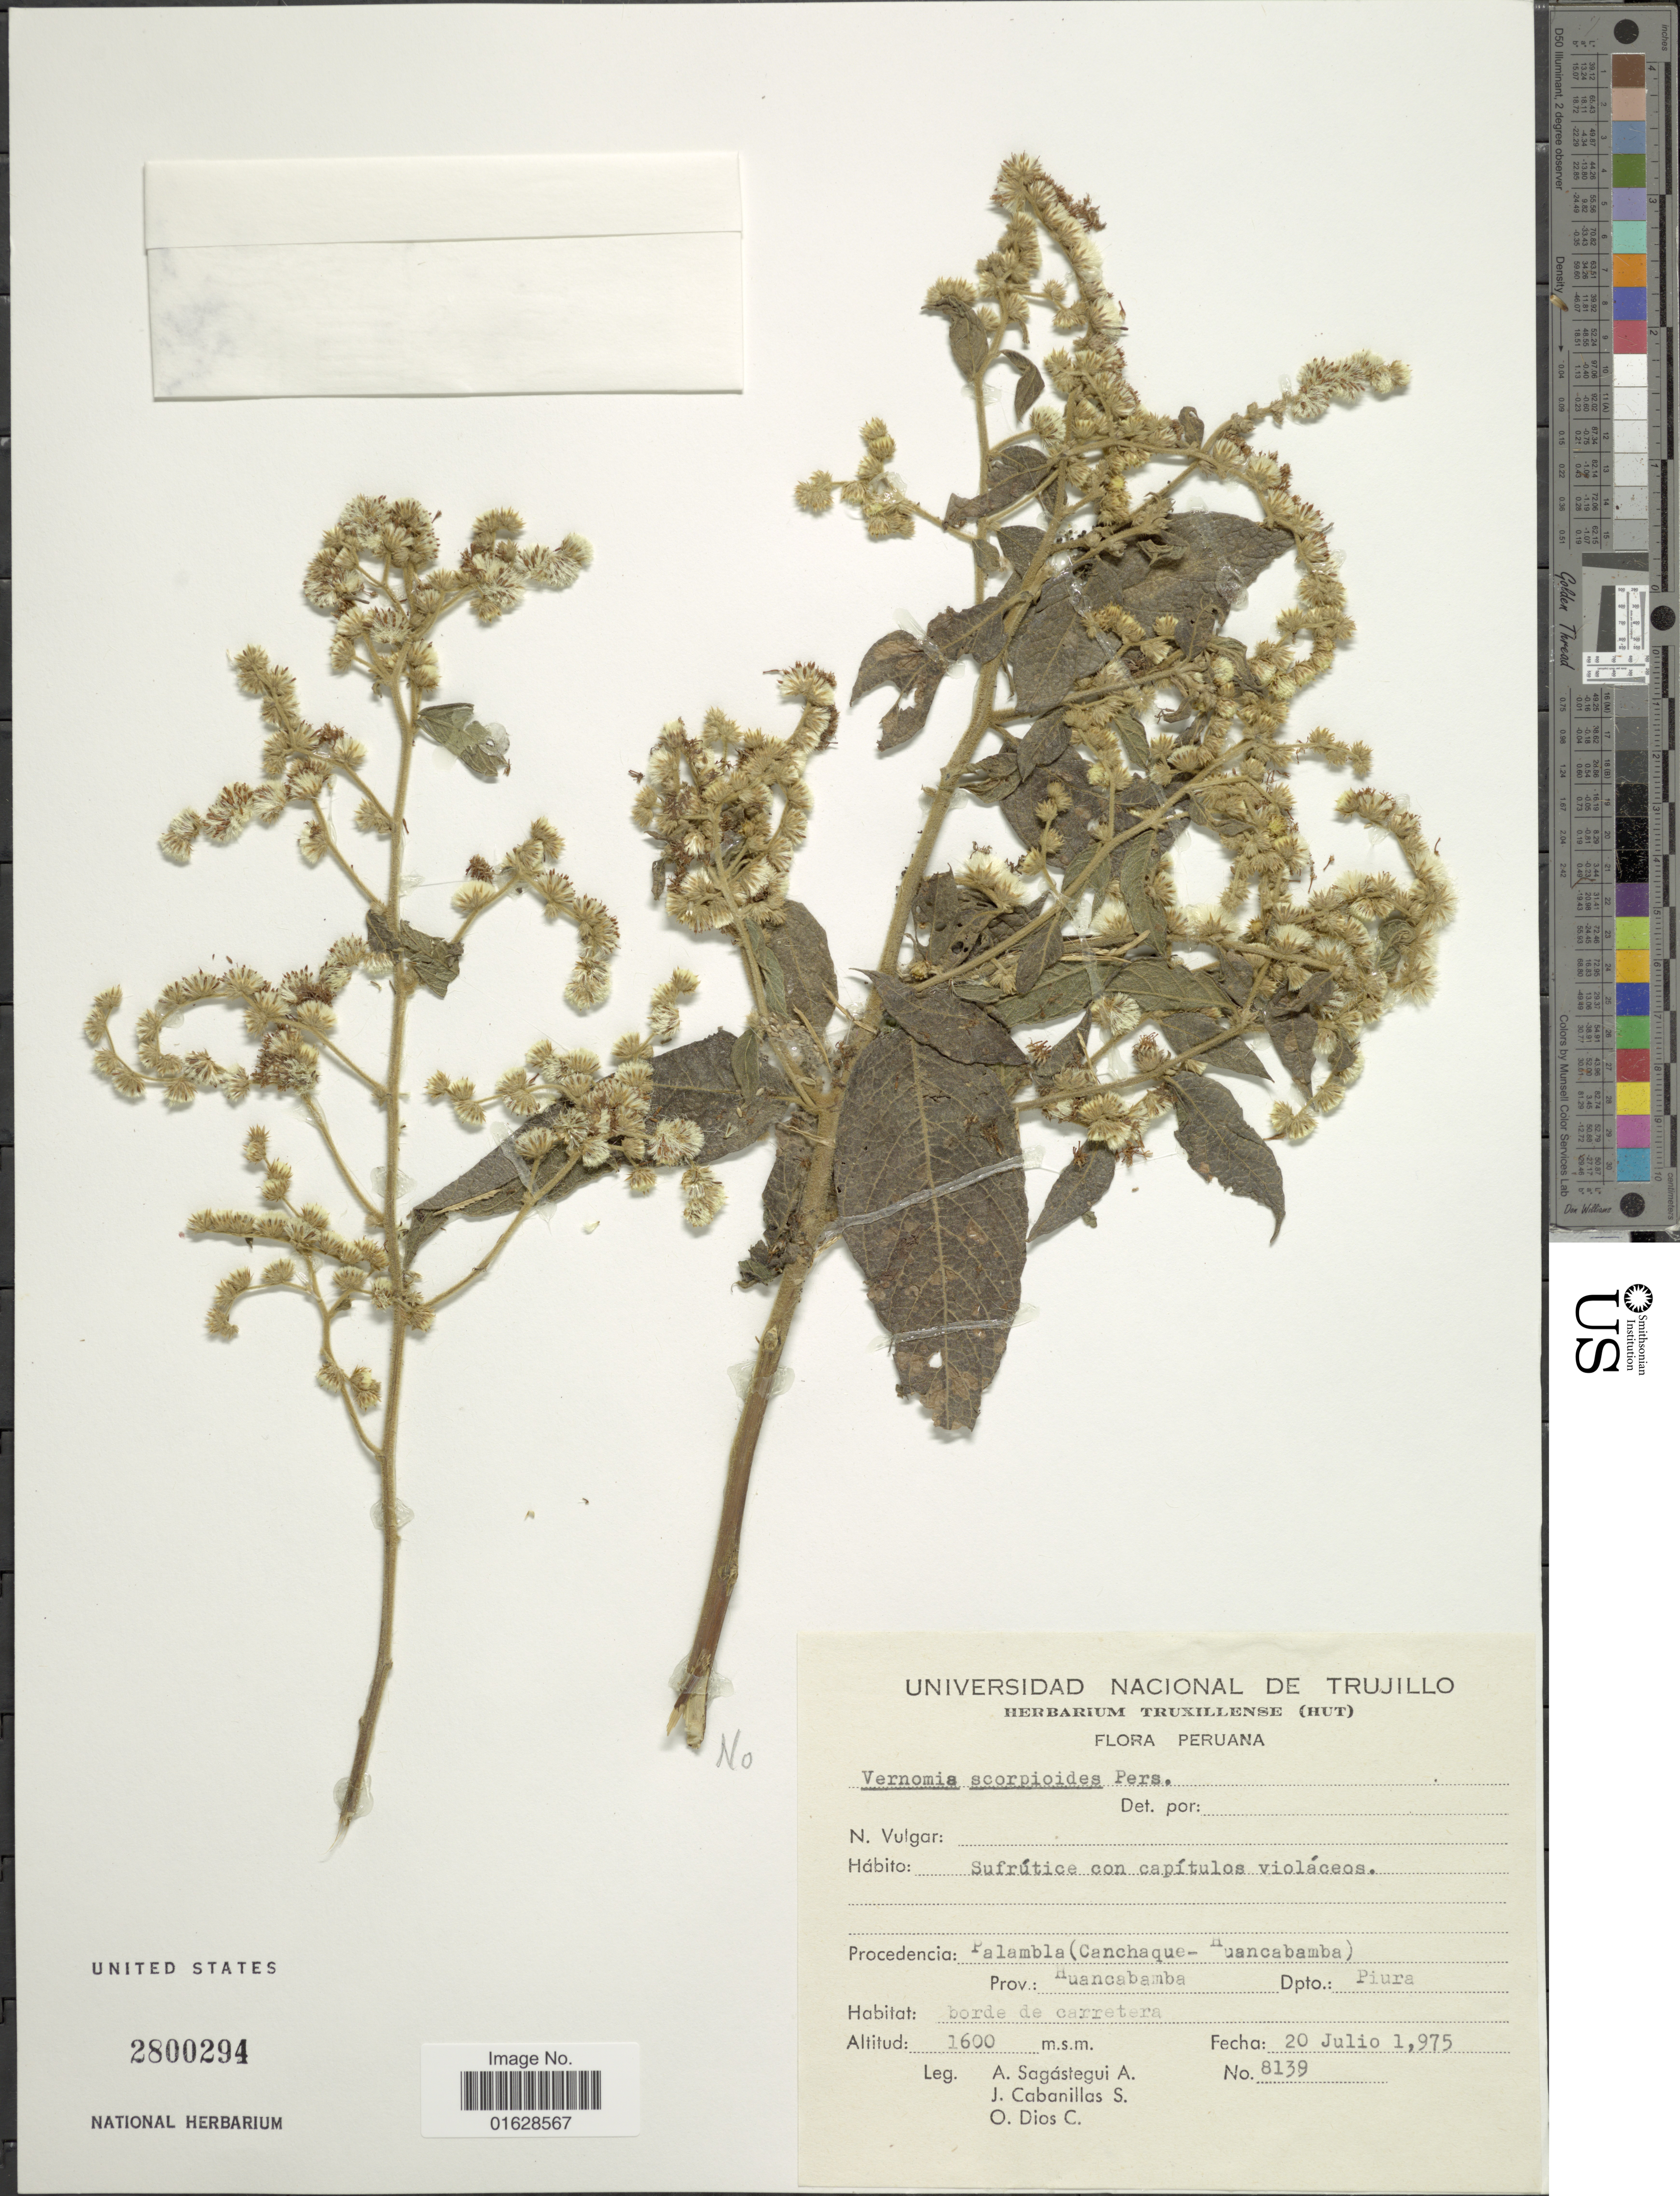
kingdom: Plantae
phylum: Tracheophyta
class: Magnoliopsida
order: Asterales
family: Asteraceae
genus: Lepidaploa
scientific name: Lepidaploa canescens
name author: (Kunth) H. Rob.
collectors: A. Sagástegui A., J. Cabanillas S. & O. Dios C.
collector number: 8139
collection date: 1975-07-20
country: Peru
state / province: Piura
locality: Peru. Palambla (Canchaque-Huancabamba) Prov: Huancabamba Dpto: Piura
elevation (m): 1600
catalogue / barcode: US 2800294